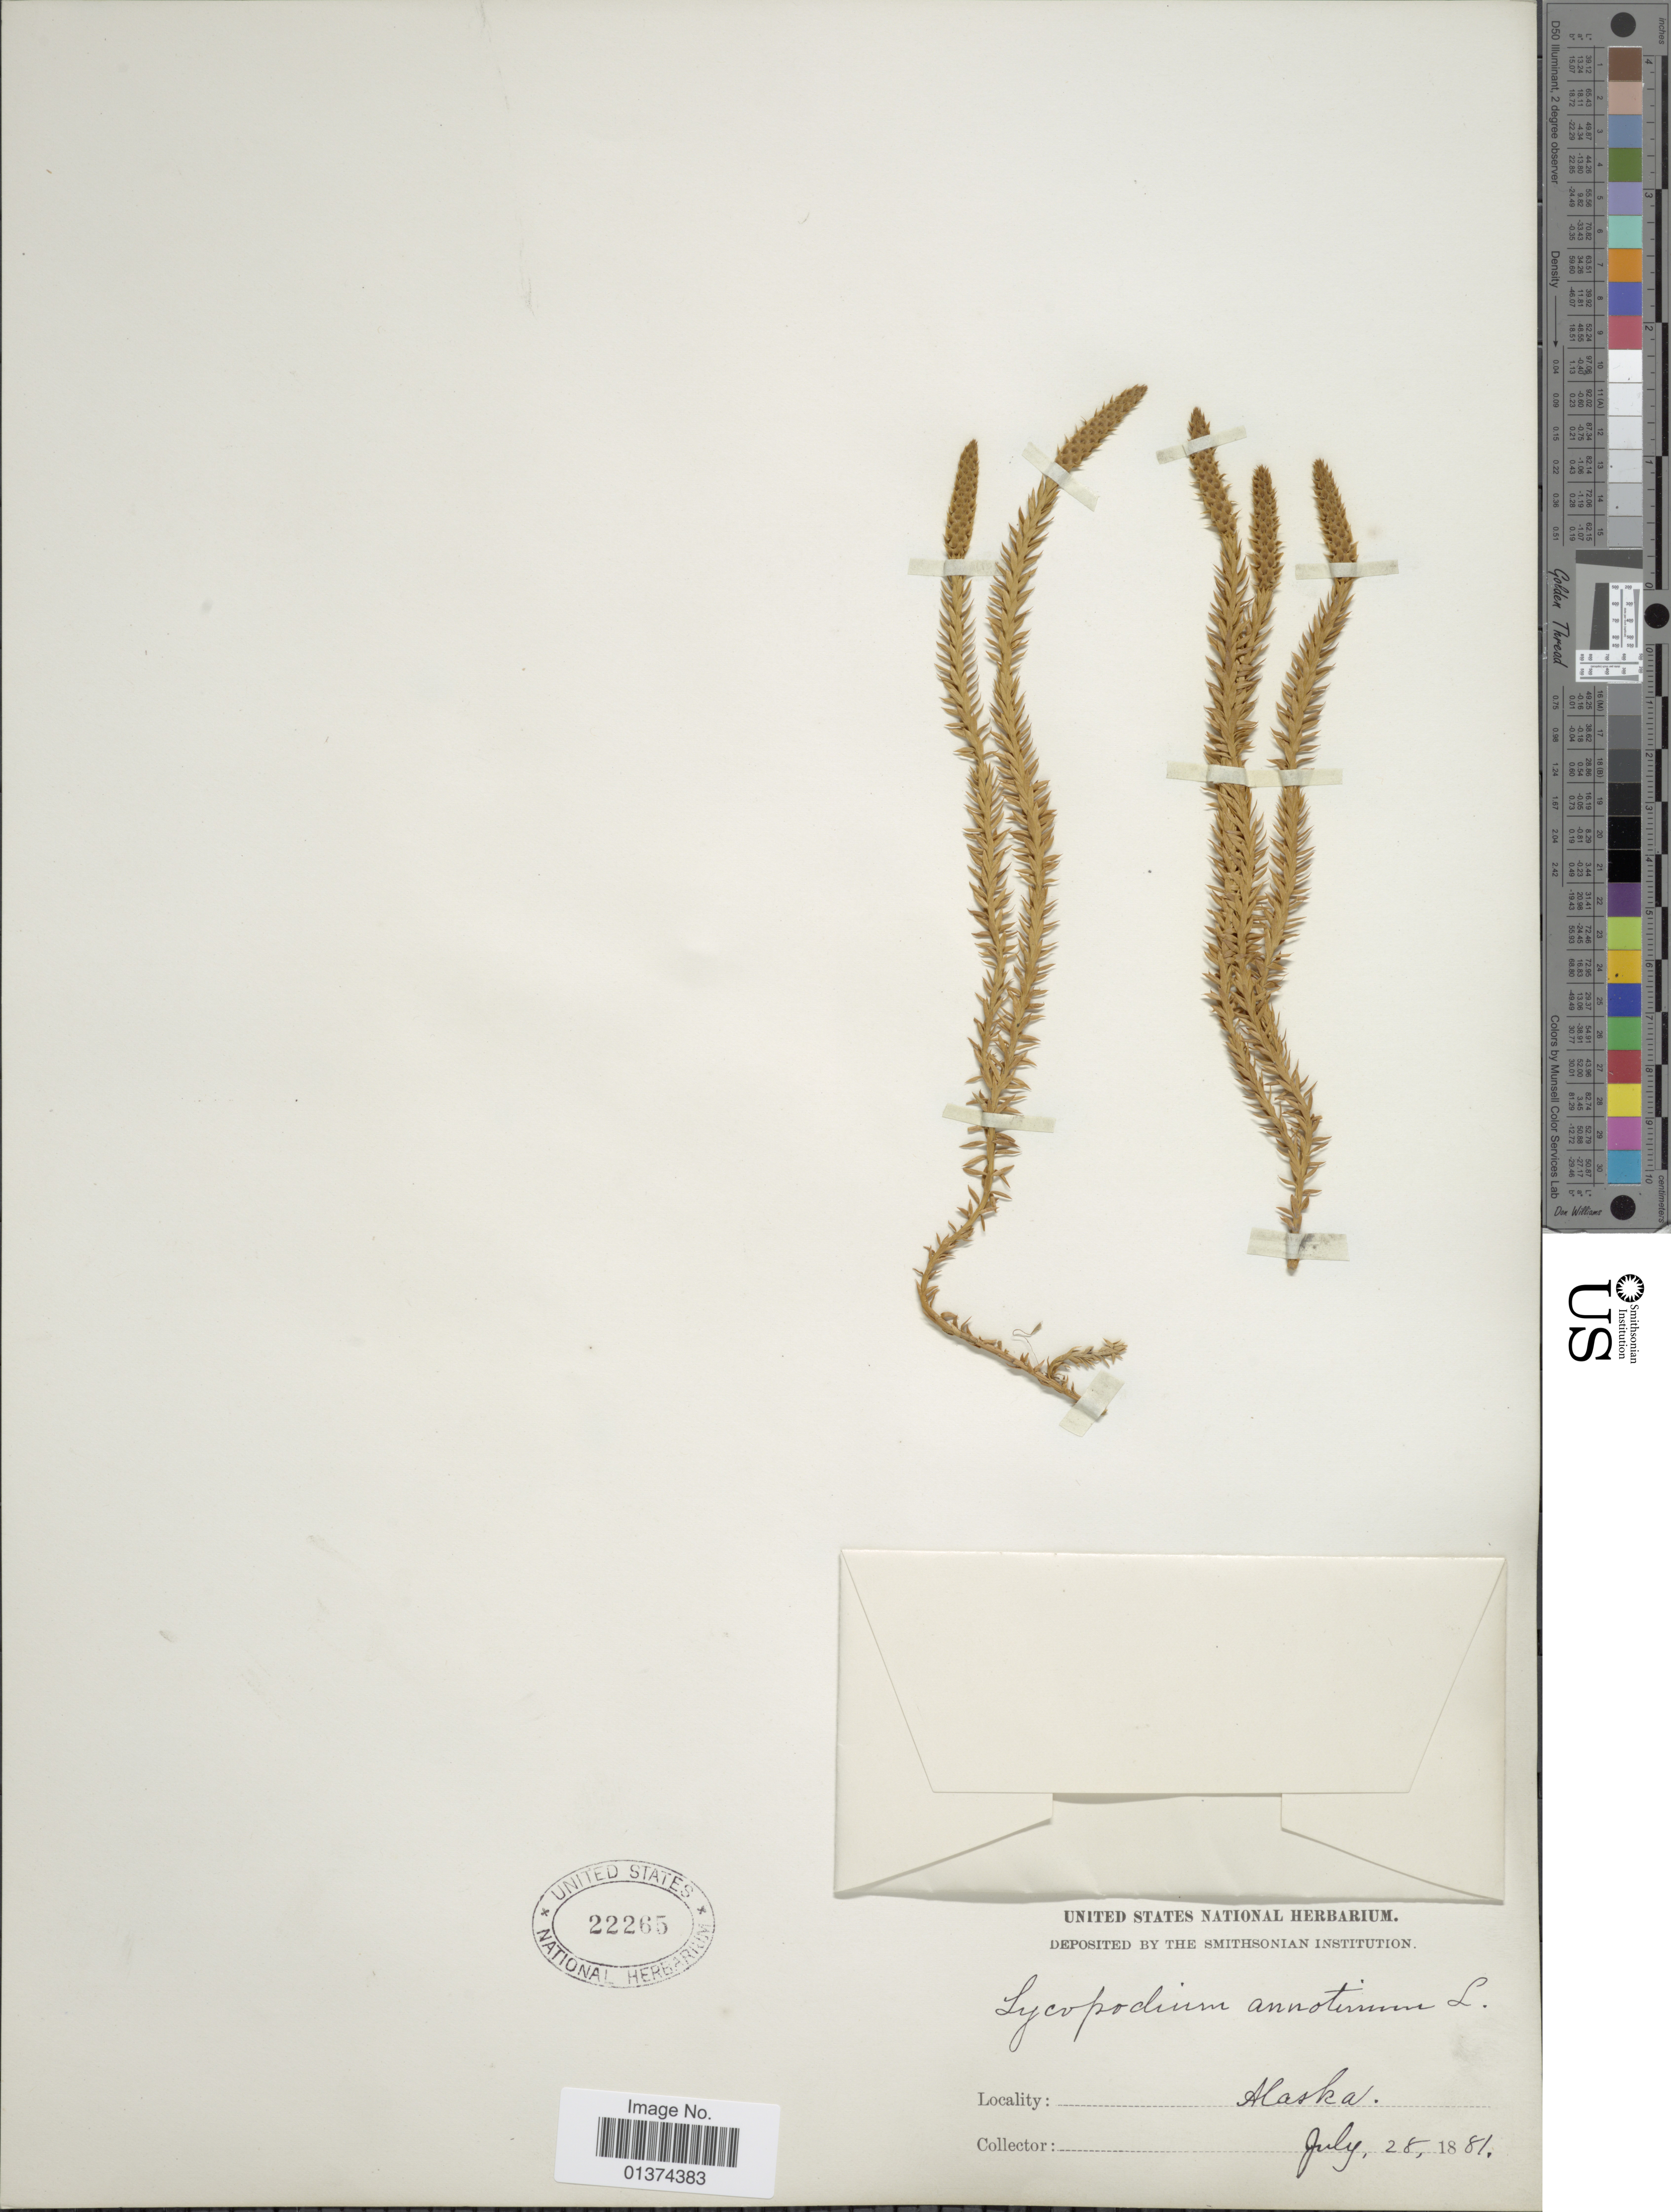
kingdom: Plantae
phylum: Tracheophyta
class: Lycopodiopsida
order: Lycopodiales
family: Lycopodiaceae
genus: Spinulum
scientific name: Spinulum annotinum subsp. annotinum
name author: (L.) A. Haines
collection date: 1881-07-28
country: United States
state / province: Alaska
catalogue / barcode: US 22265